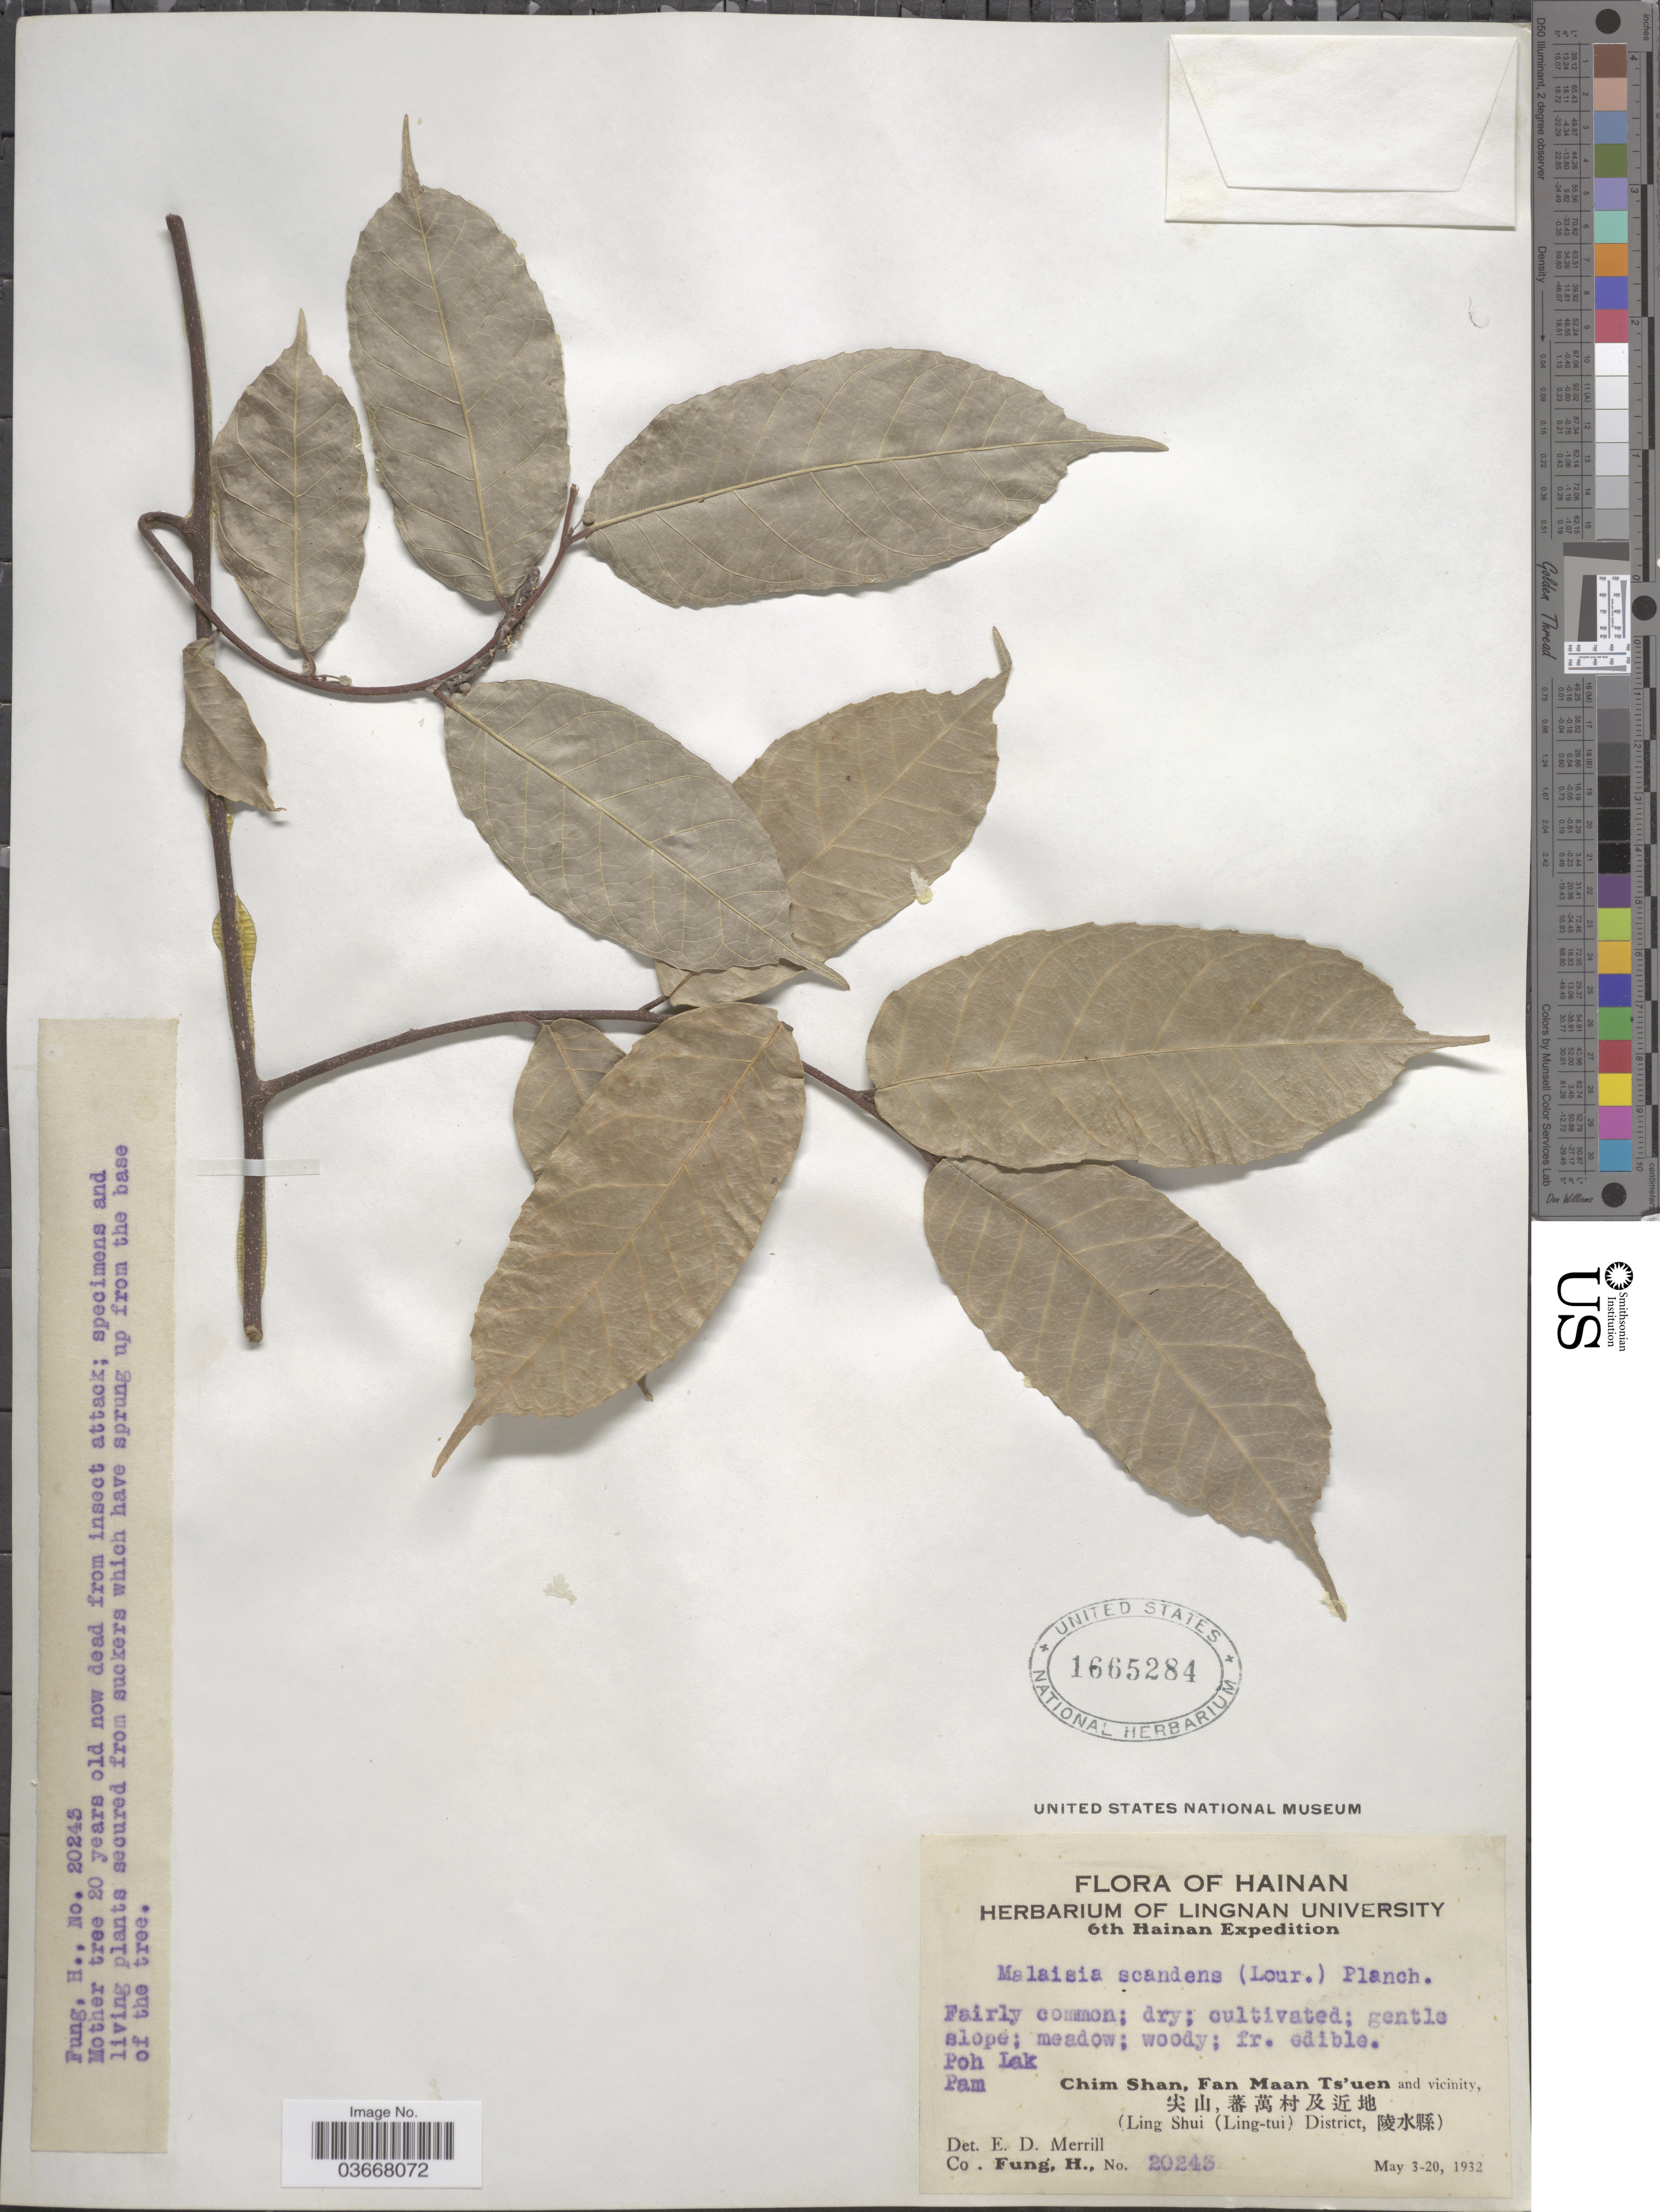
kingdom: Plantae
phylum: Tracheophyta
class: Magnoliopsida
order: Rosales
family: Moraceae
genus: Malaisia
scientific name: Malaisia scandens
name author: (Lour.) Planch.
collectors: H. Fung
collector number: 20243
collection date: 1932-05-03/1932-05-20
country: China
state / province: Hainan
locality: Poh Lak. Pam. Chim Shan, Fan Maan Ts'uen and vicinity, X/ (Ling Shui (Ling-tui) District, X).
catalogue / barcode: US 1665284